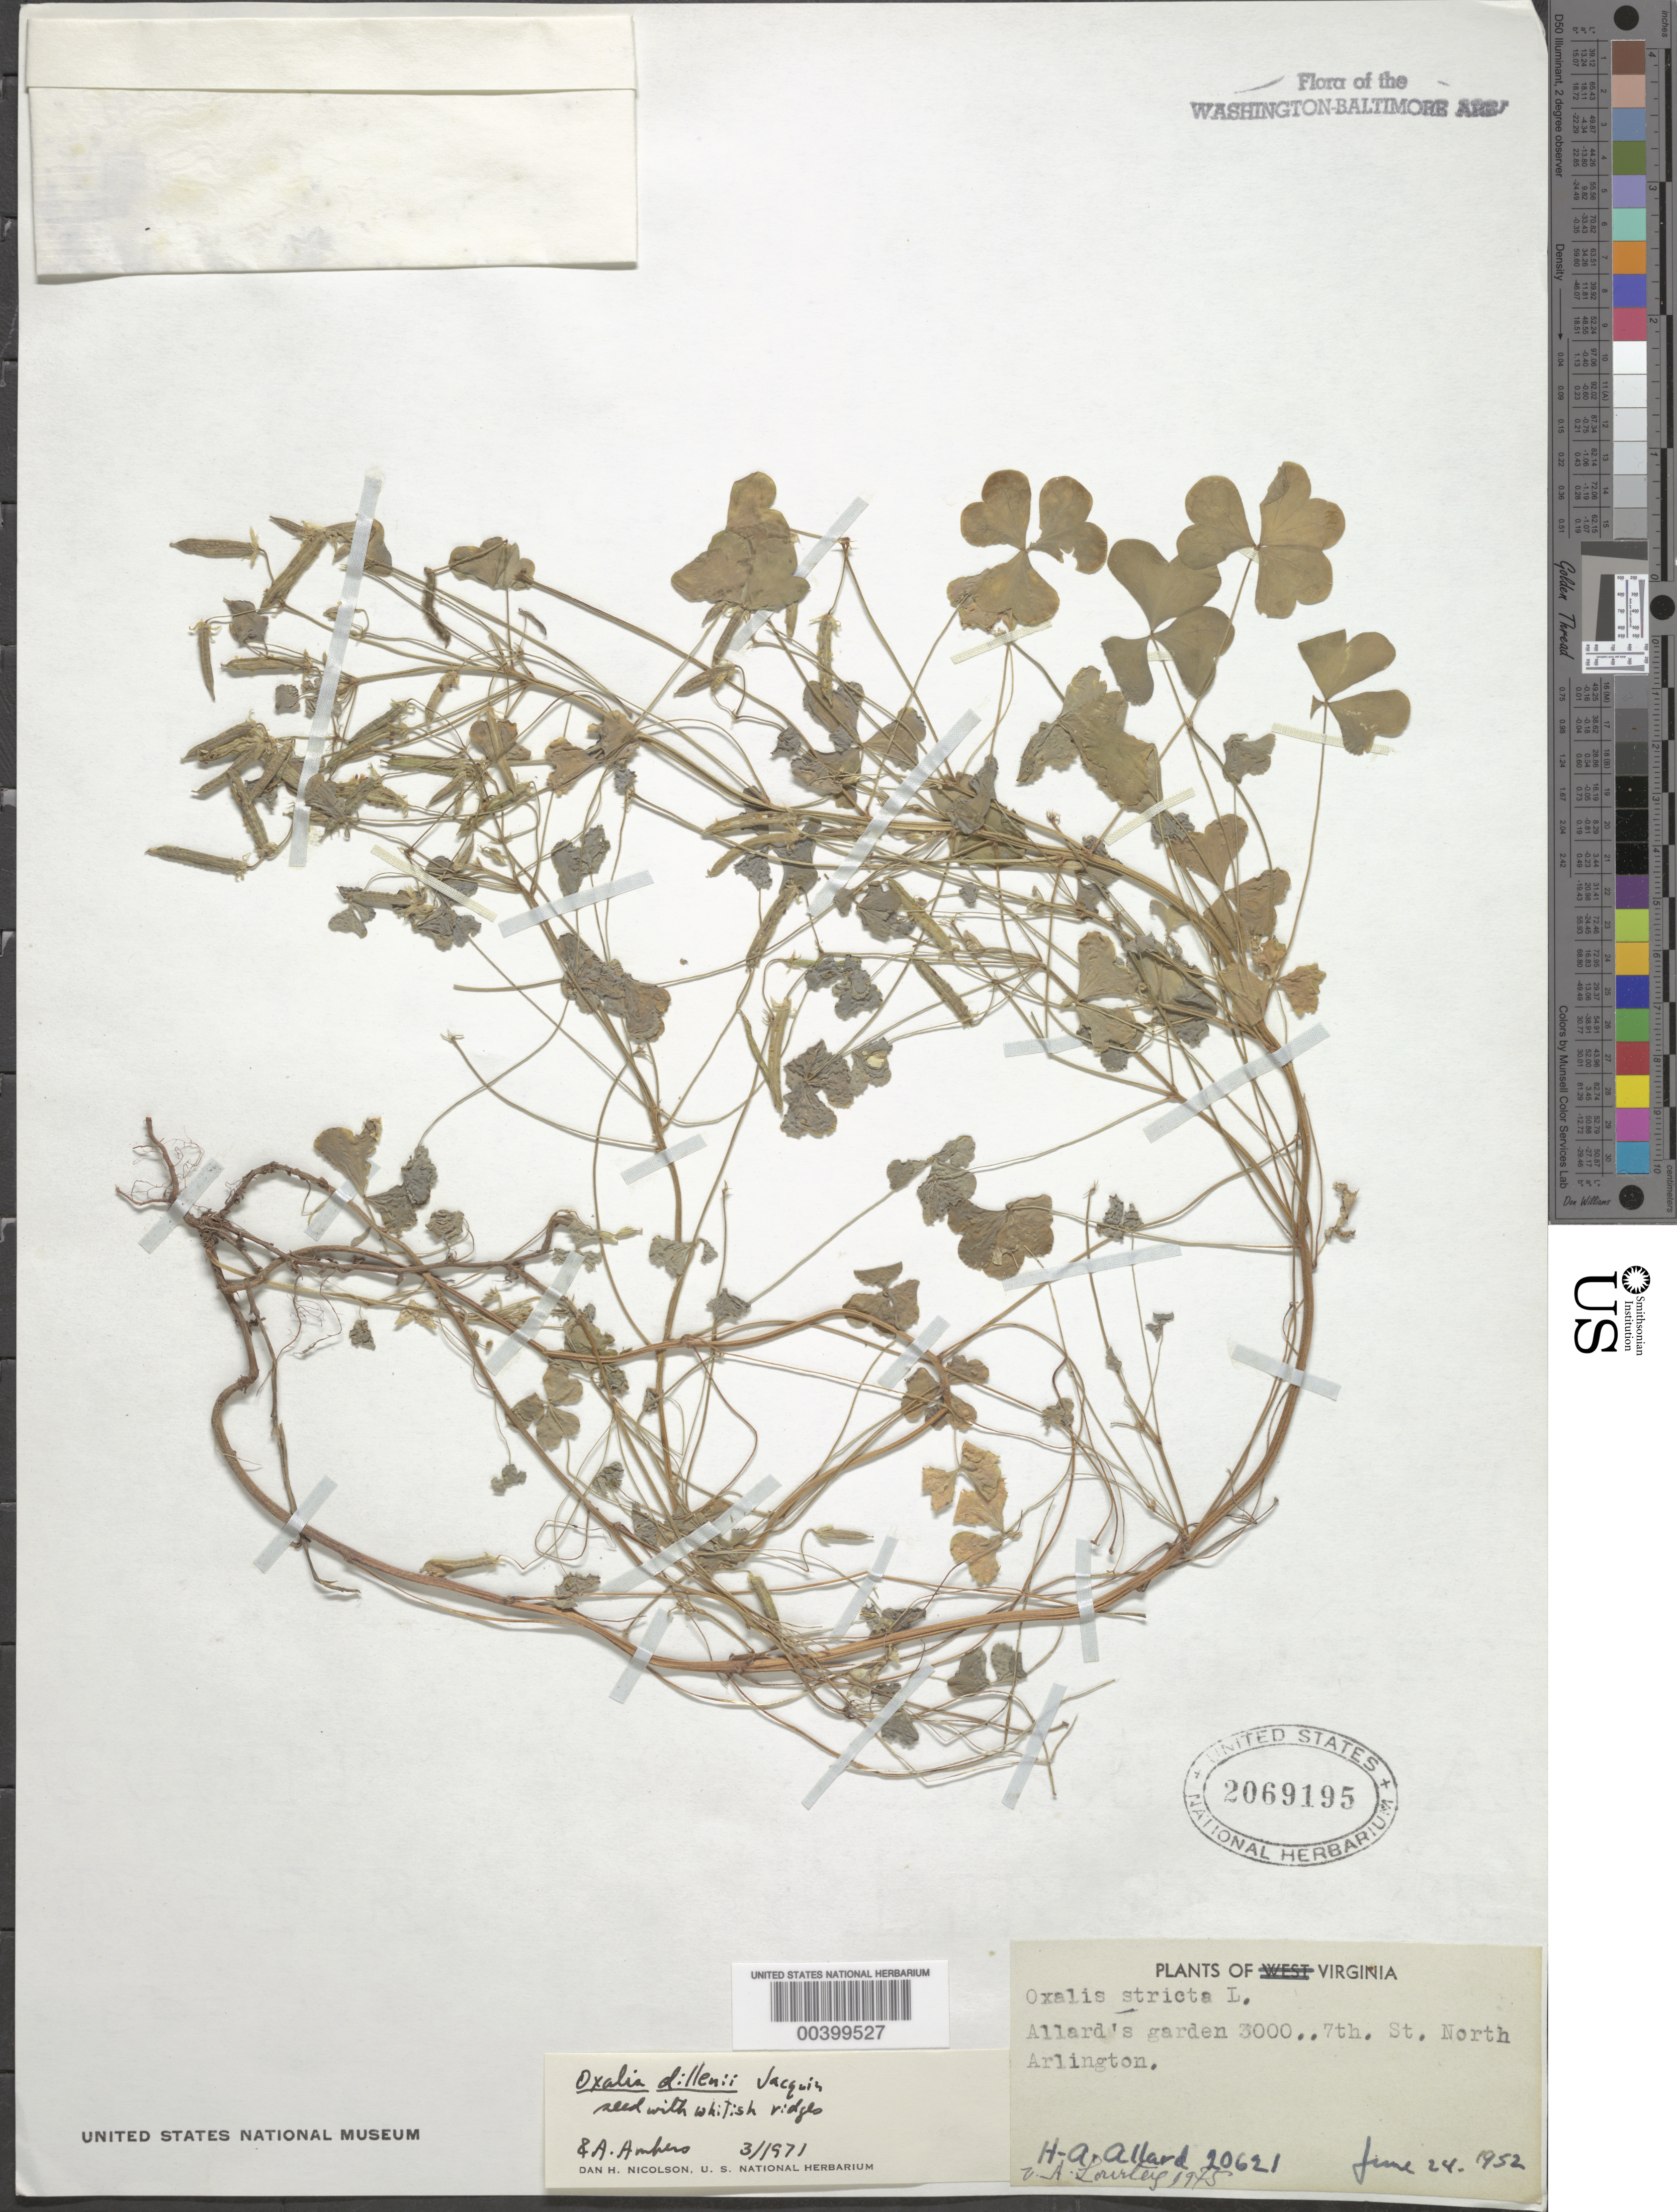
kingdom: Plantae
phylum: Tracheophyta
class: Magnoliopsida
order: Oxalidales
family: Oxalidaceae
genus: Oxalis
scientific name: Oxalis stricta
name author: L.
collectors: H. A. Allard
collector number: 20621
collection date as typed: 24 Jun 1952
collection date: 1952-06-24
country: United States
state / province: Virginia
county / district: Arlington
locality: Allards Yard, Clarendon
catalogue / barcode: US 2069195